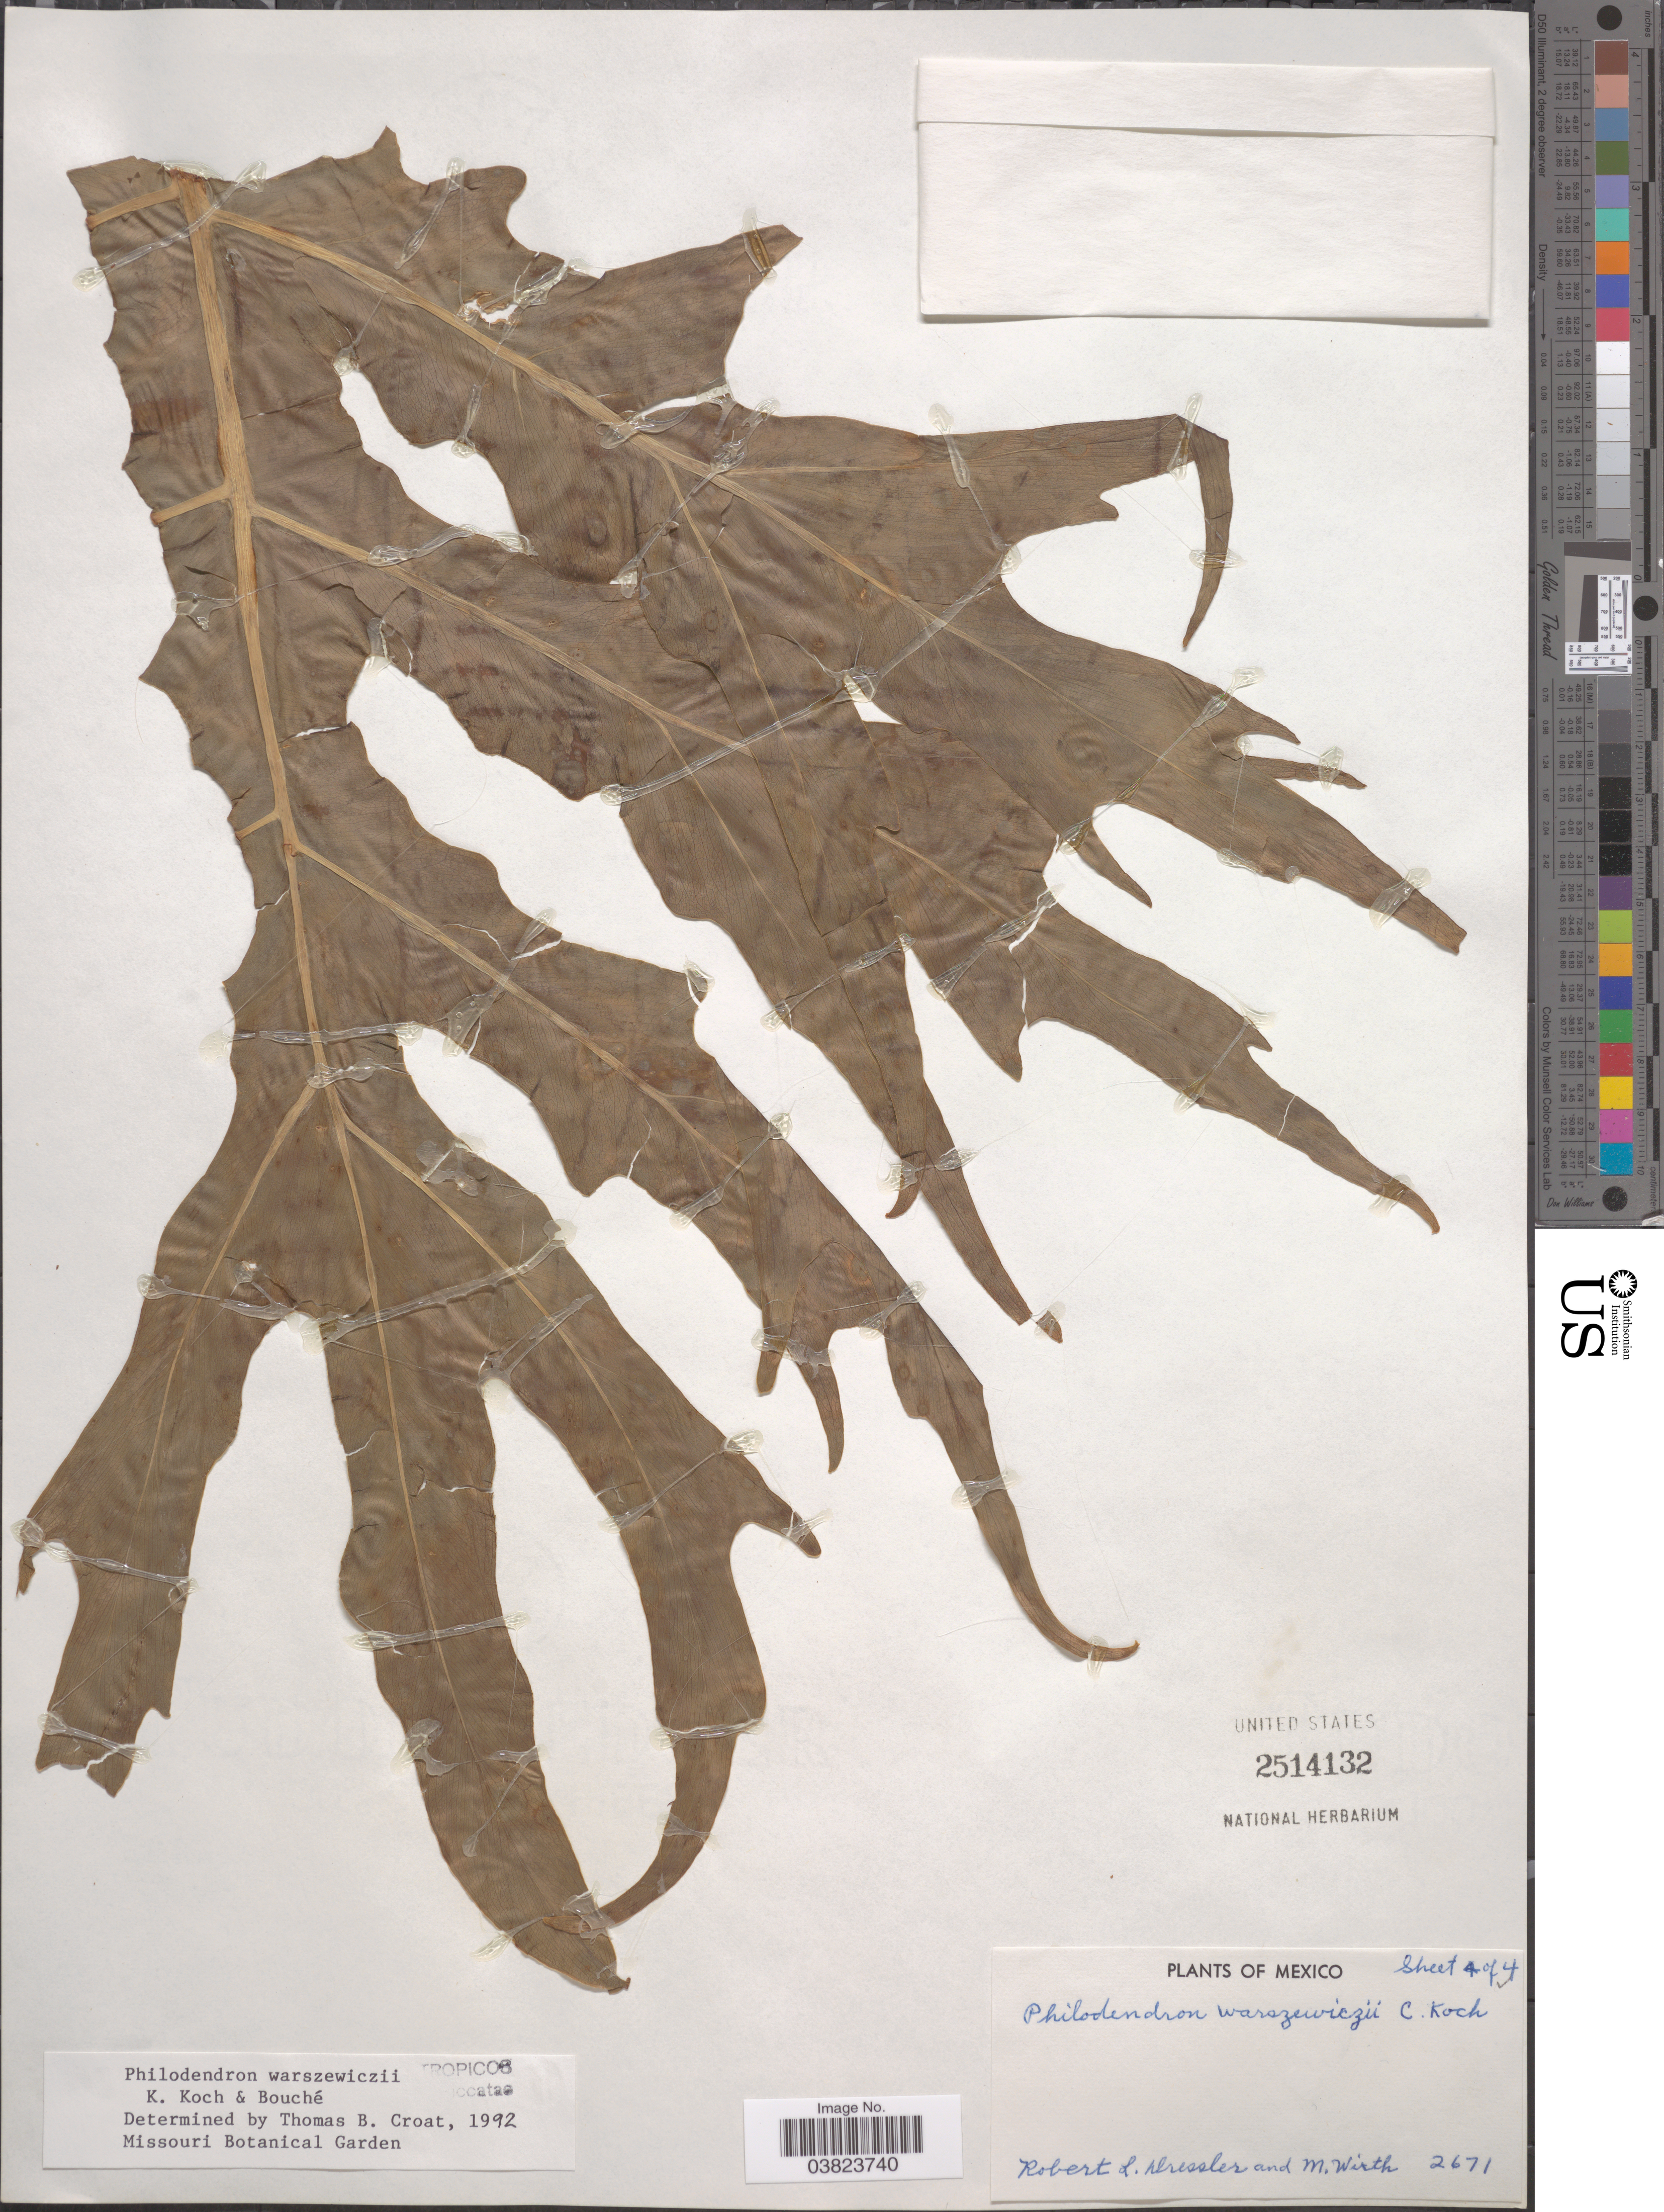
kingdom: Plantae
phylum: Tracheophyta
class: Liliopsida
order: Alismatales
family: Araceae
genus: Philodendron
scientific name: Philodendron warszewiczii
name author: K. Koch & C.D. Bouché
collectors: R. Dressler & M. Wirth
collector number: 2671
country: Mexico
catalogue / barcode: US 2514132